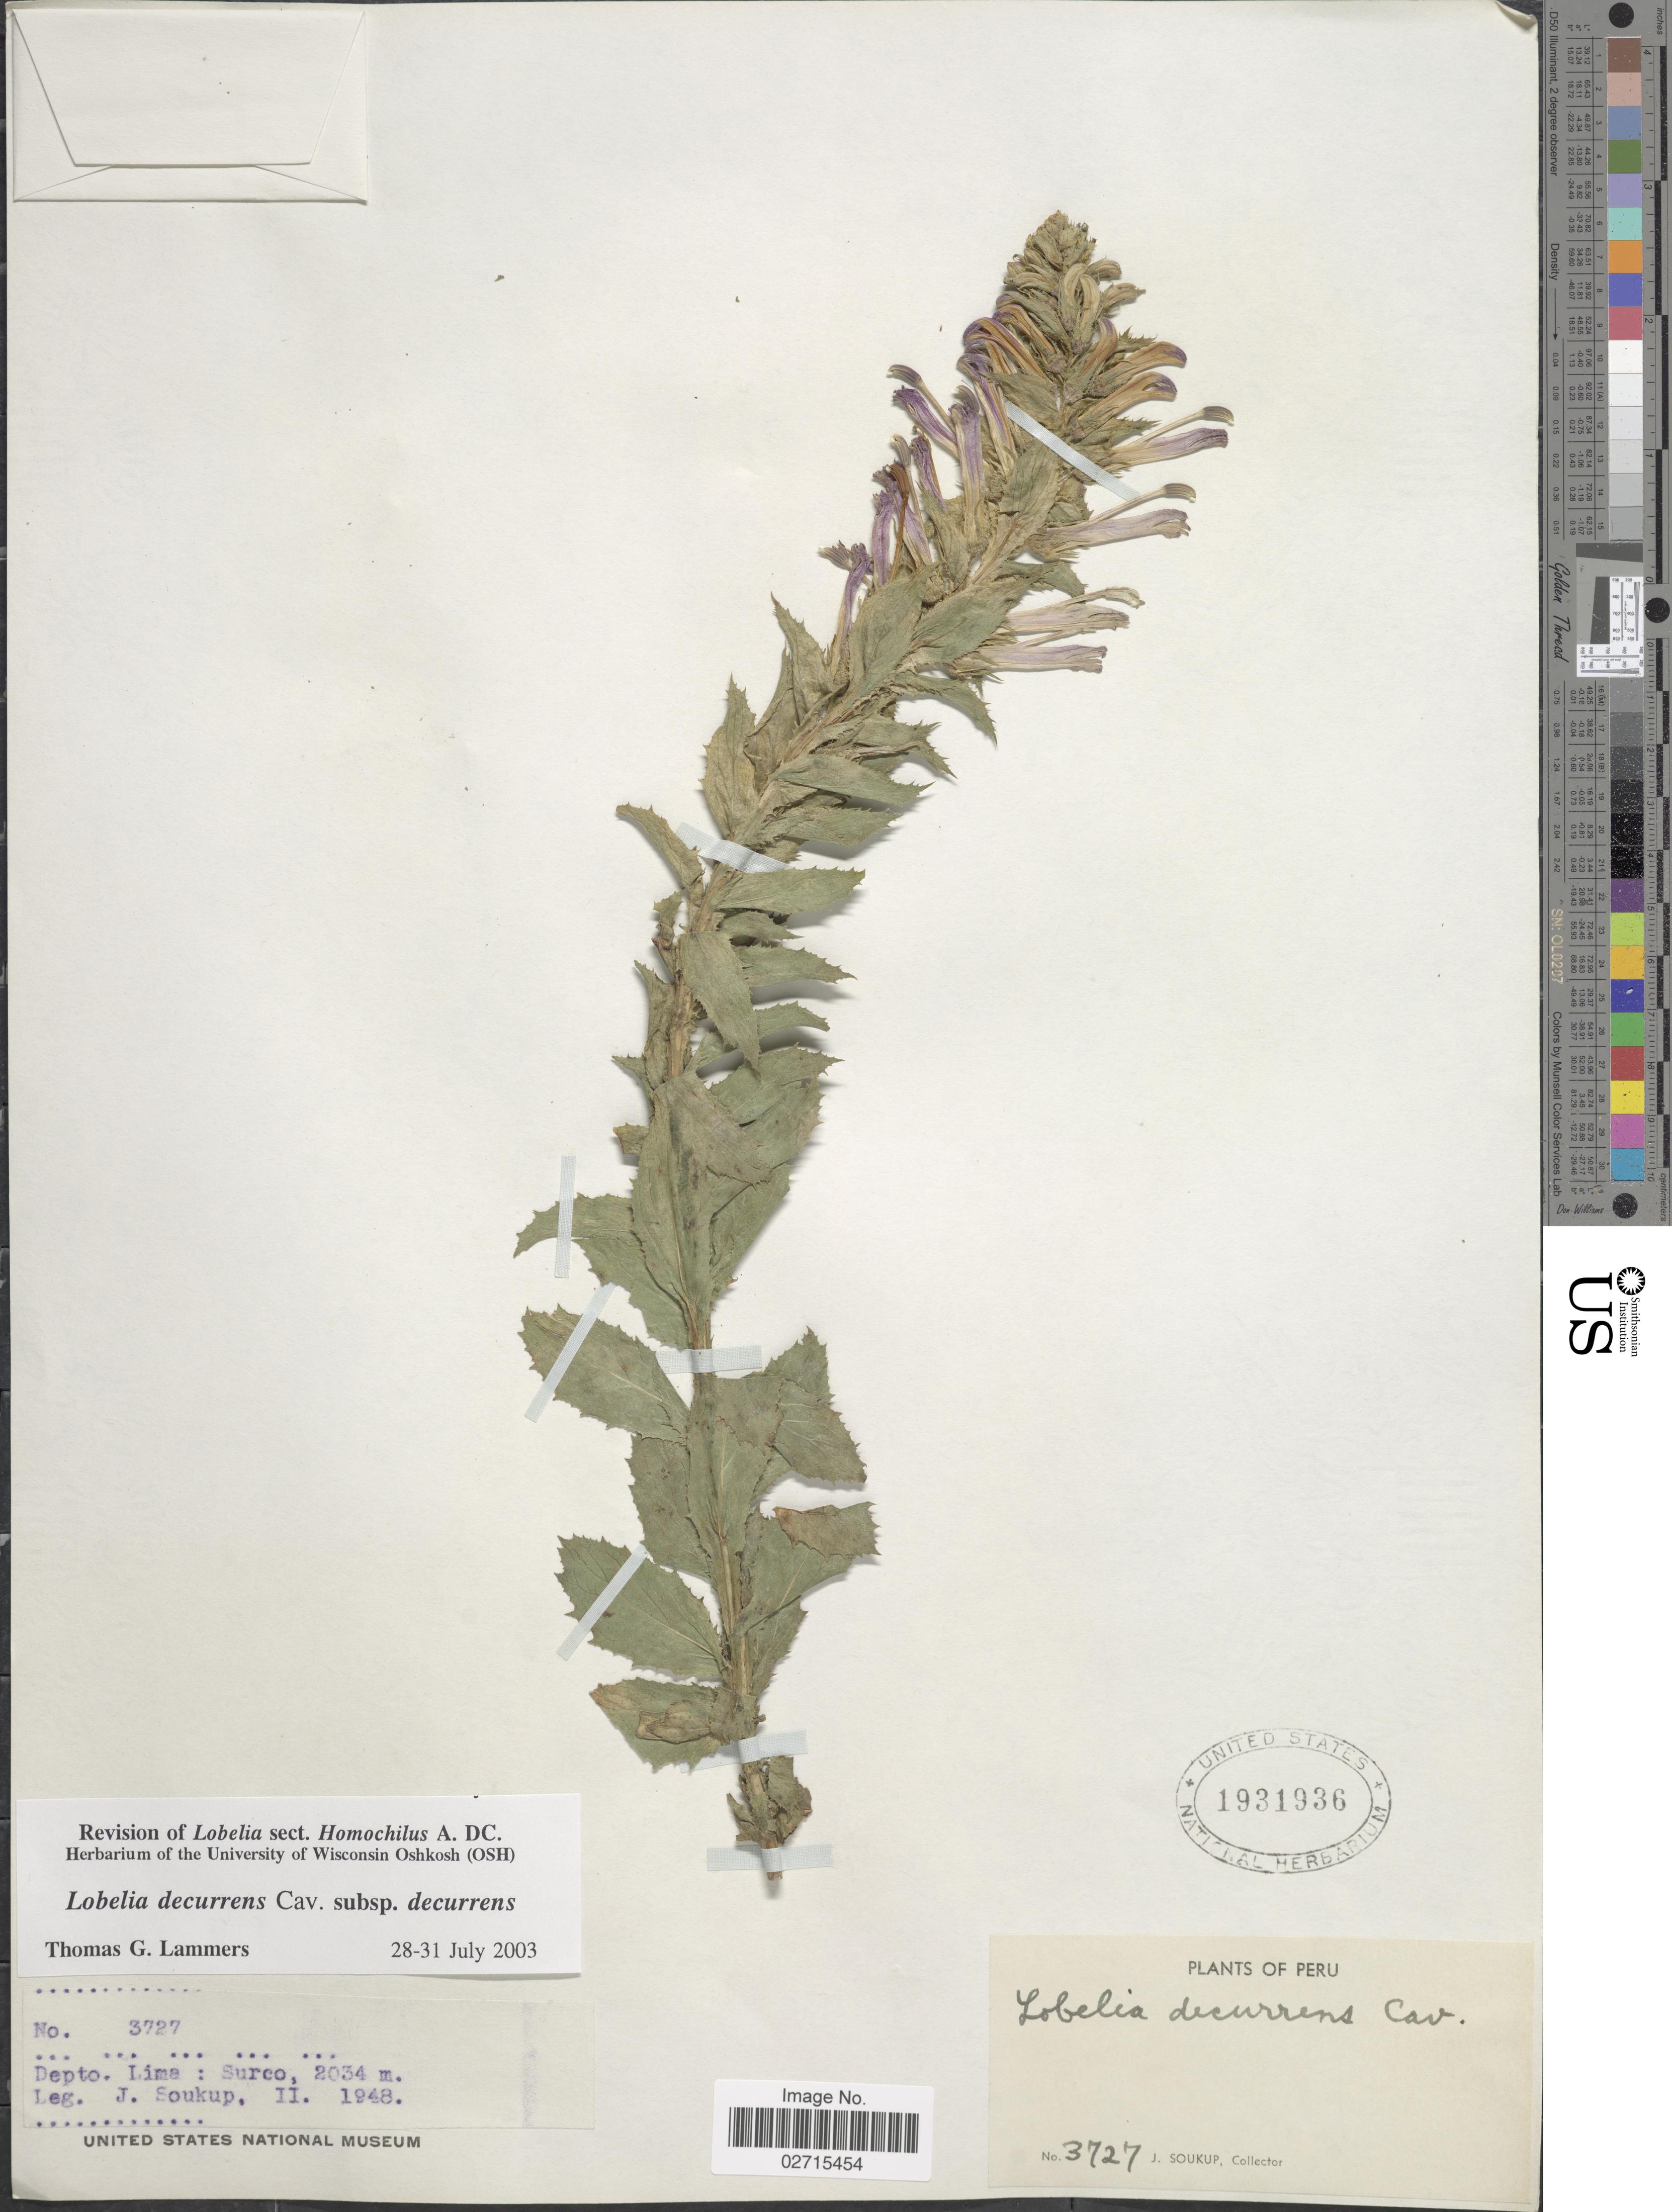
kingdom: Plantae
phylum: Tracheophyta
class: Magnoliopsida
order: Asterales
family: Campanulaceae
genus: Lobelia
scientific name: Lobelia decurrens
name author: Cav.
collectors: J. J. Soukup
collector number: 3727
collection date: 1948-02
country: Peru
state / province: Lima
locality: Depto. Lima: Surco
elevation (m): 2034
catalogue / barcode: US 1931936